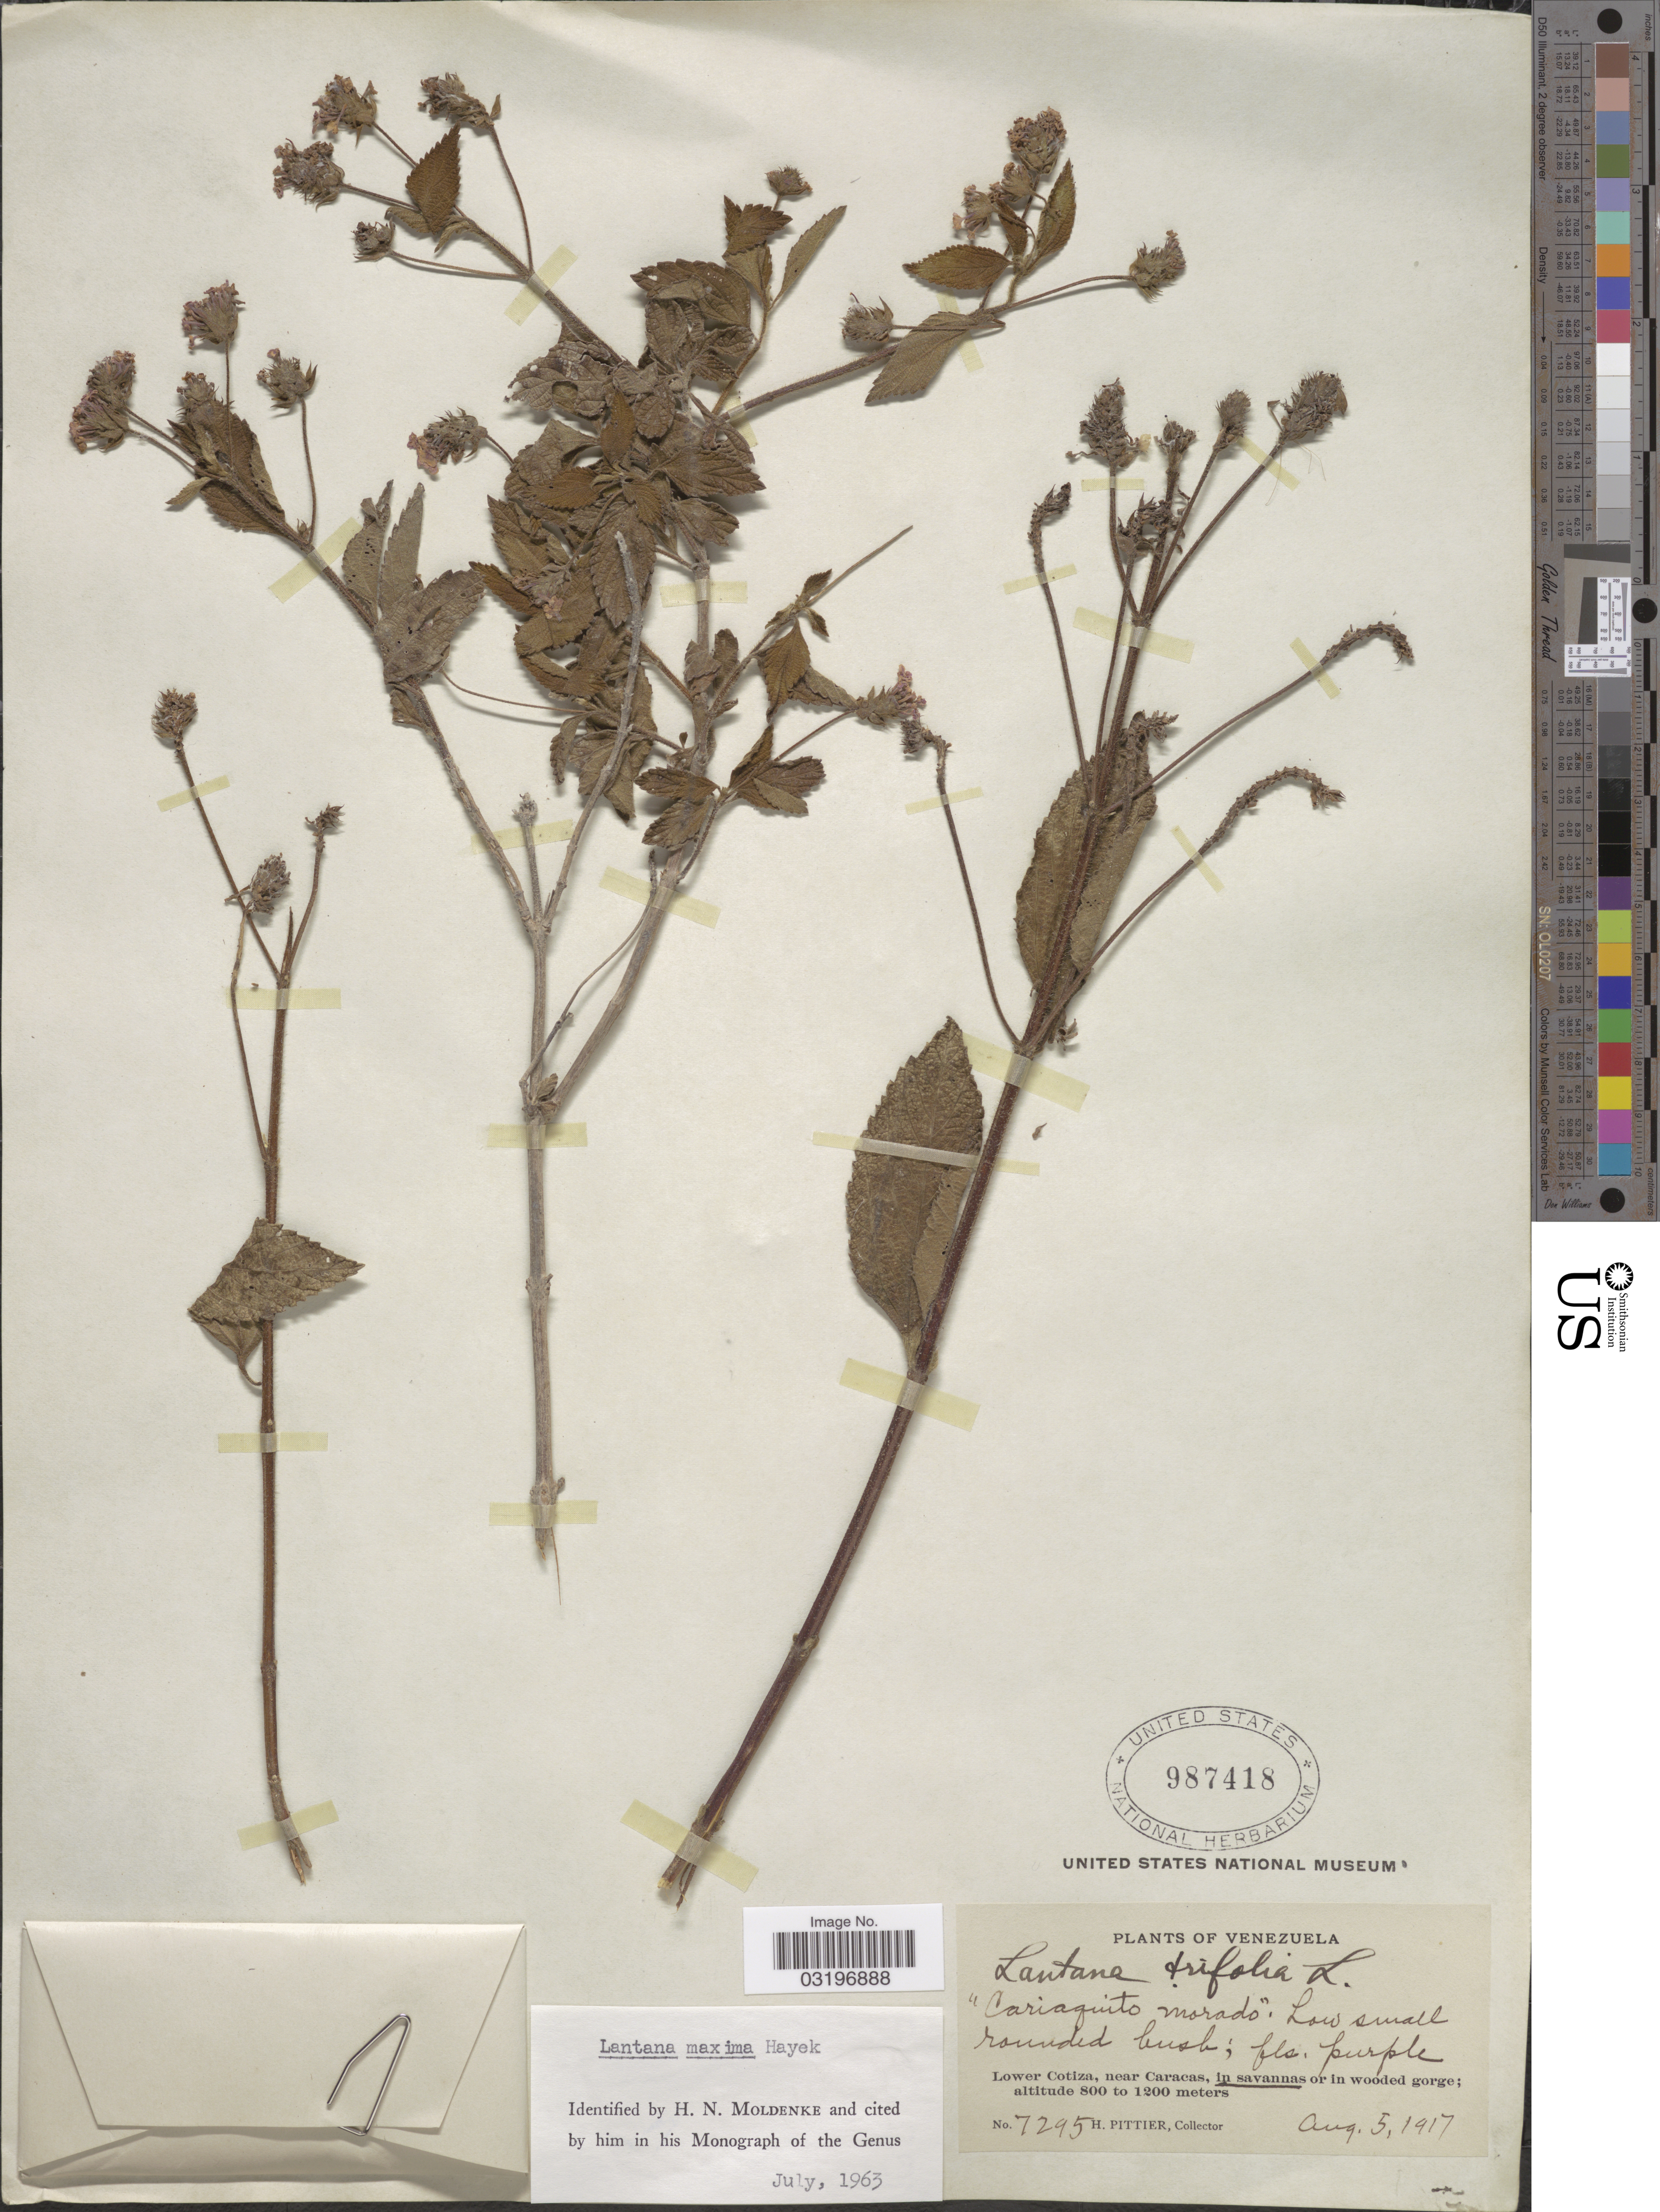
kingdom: Plantae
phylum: Tracheophyta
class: Magnoliopsida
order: Lamiales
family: Verbenaceae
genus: Lantana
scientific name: Lantana maxima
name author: Hayek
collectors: H. F. Pittier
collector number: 7295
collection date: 1917-08-05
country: Venezuela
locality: Lower Cotiza, near Caracas.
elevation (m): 800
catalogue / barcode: US 987418